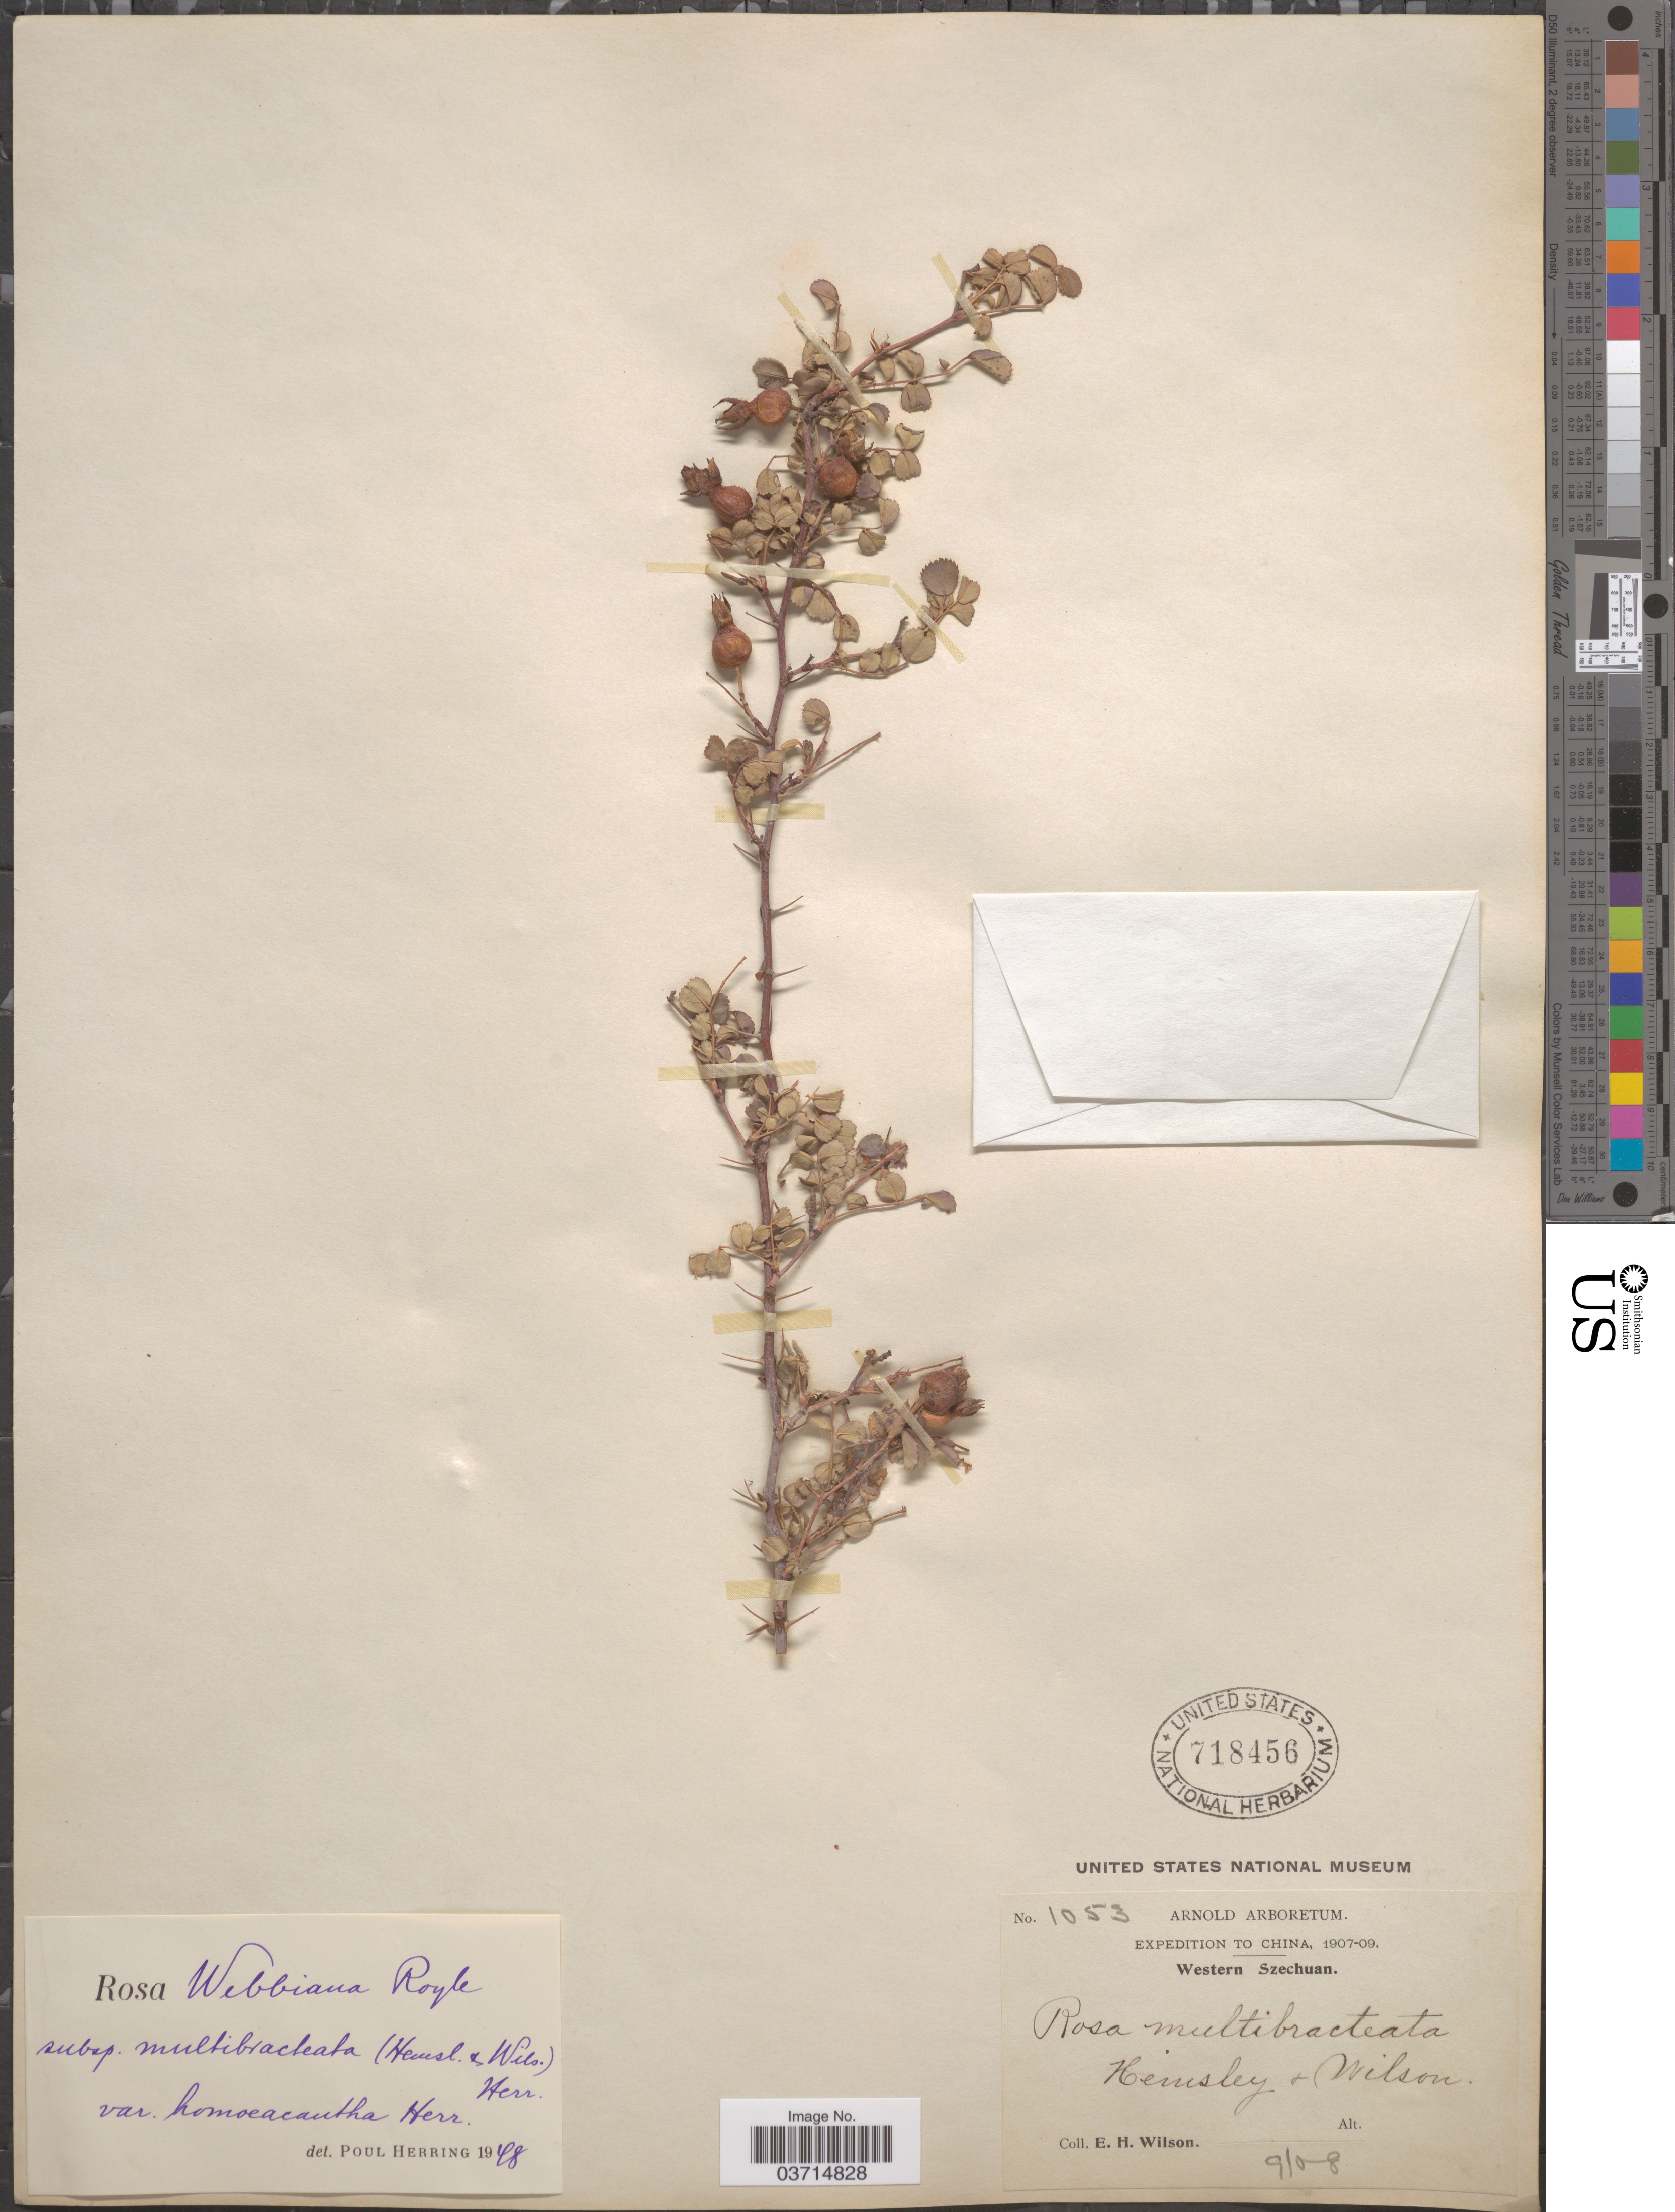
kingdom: Plantae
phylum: Tracheophyta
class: Magnoliopsida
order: Rosales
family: Rosaceae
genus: Rosa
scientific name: Rosa multibracteata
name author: Hemsl. & E.H. Wilson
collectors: E. Wilson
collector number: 1053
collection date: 1908-09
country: China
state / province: Sichuan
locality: Western Szechuan.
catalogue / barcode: US 718456